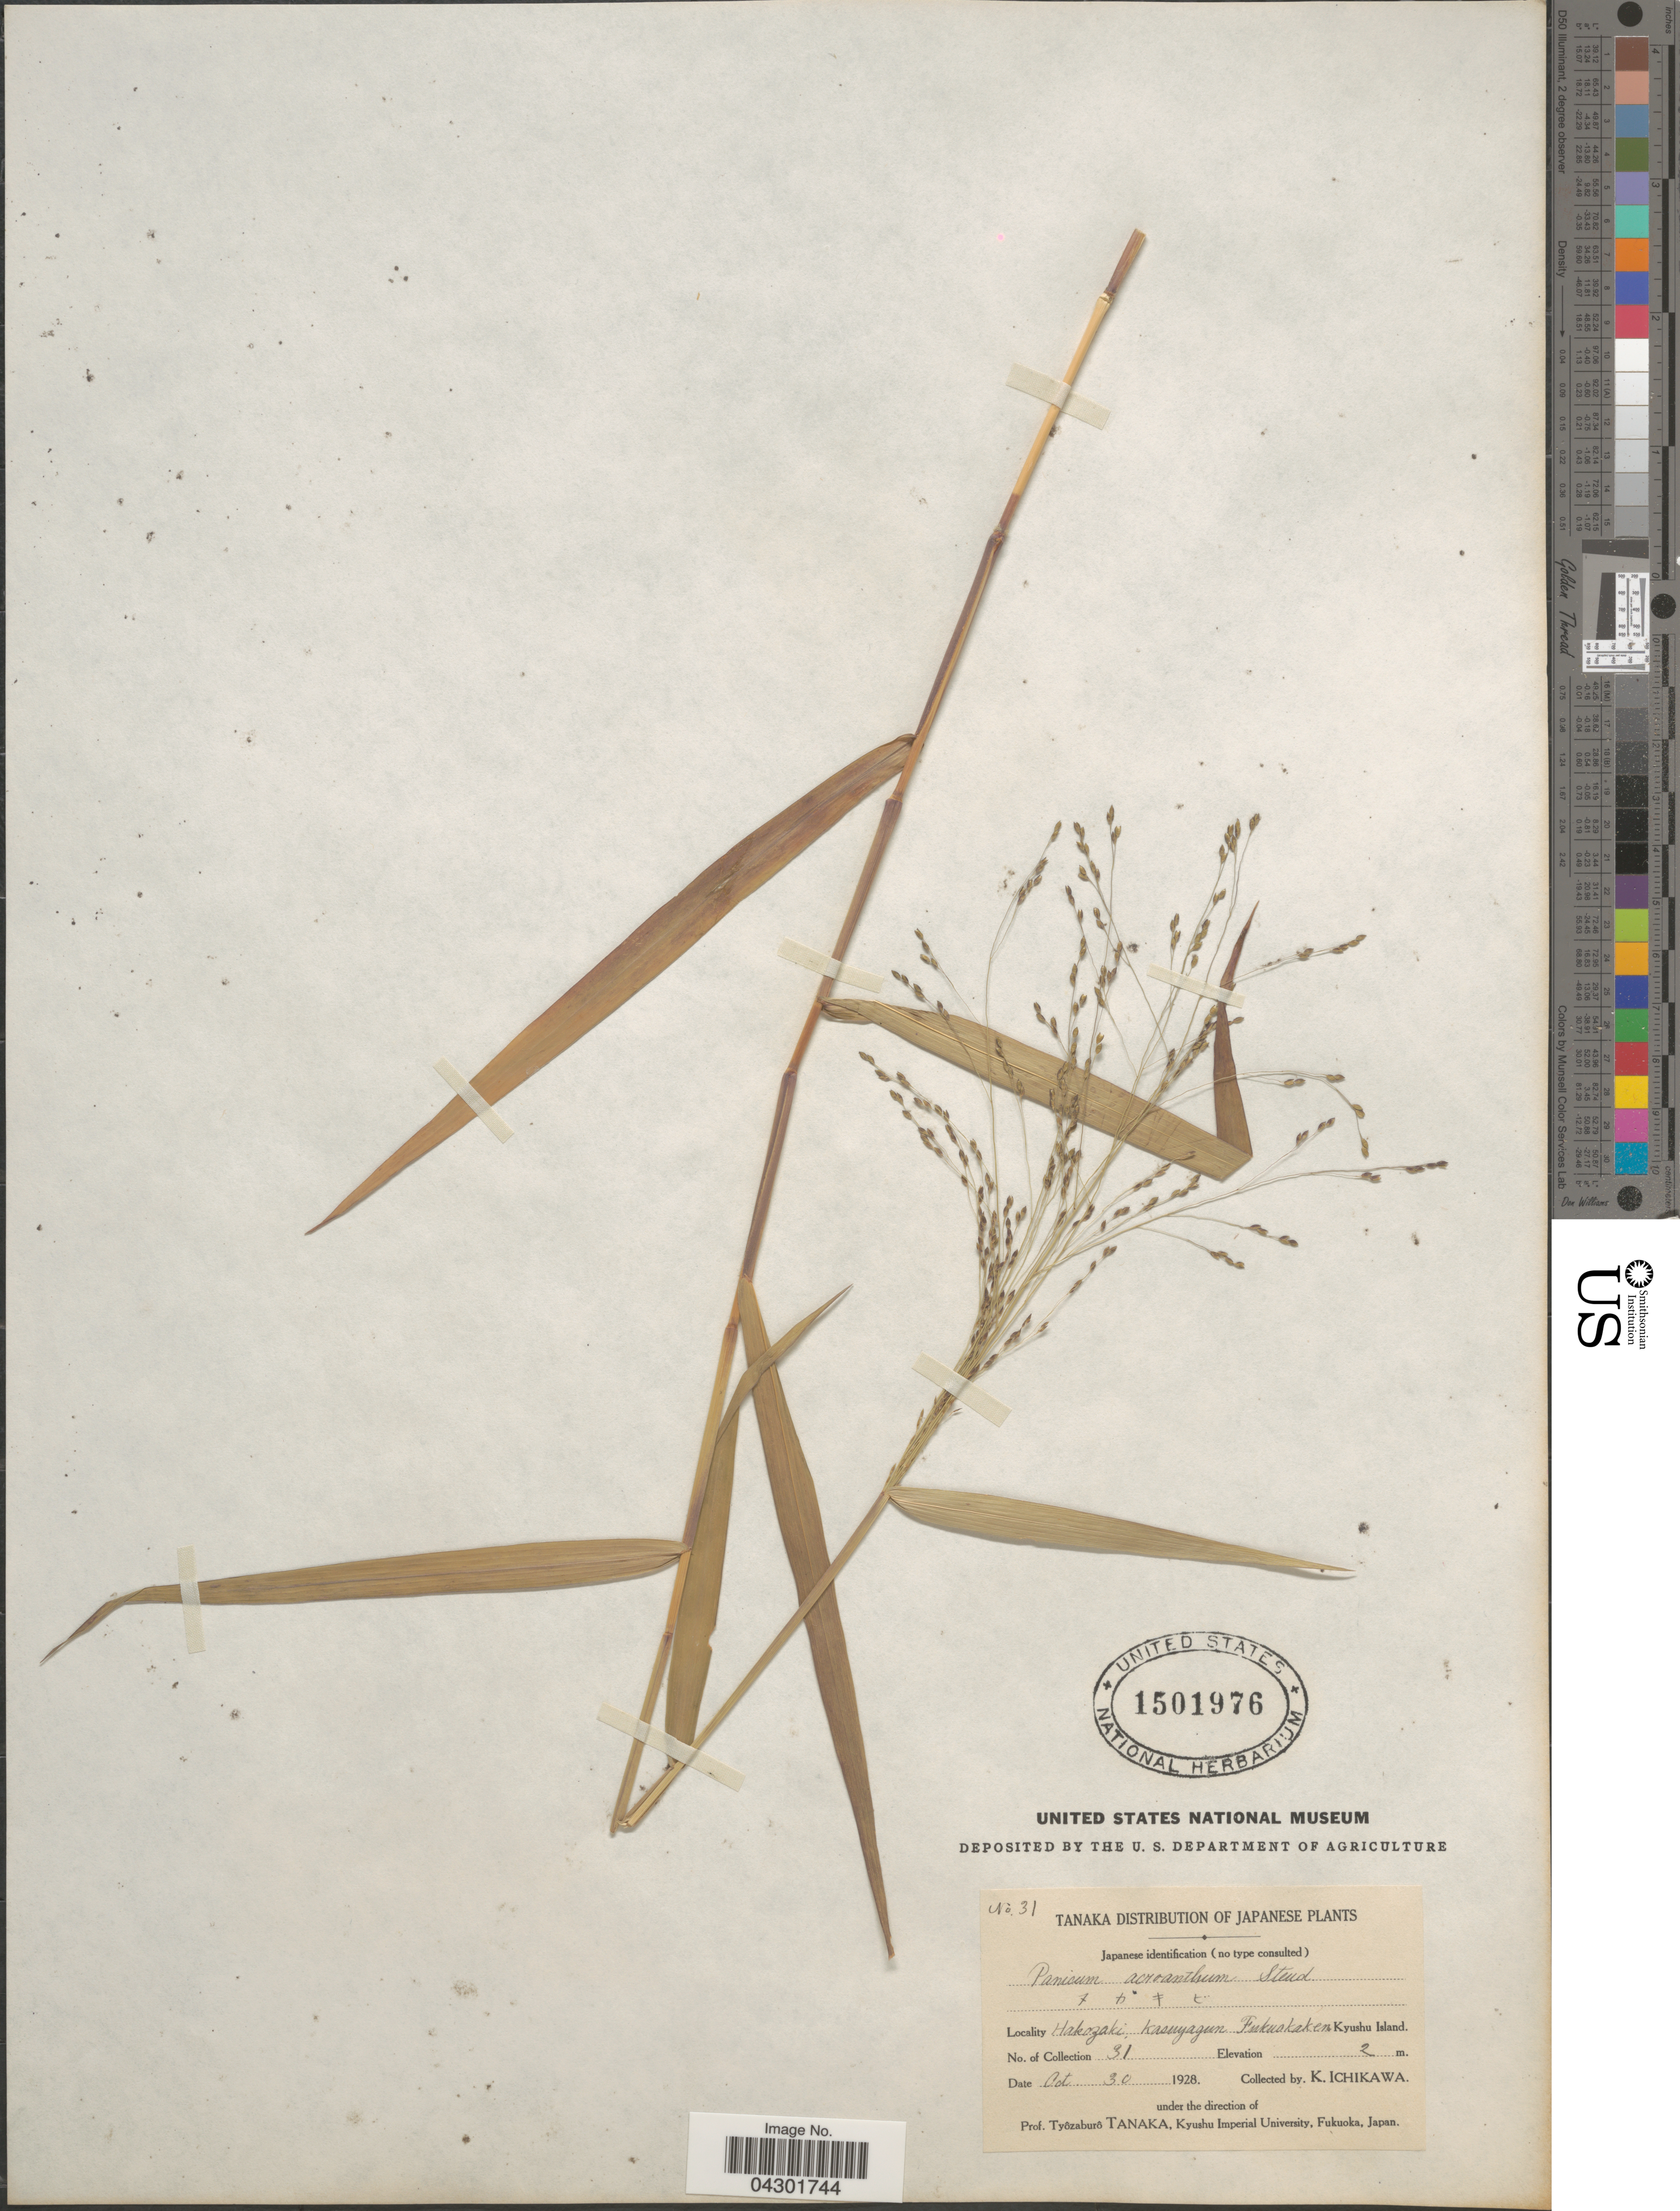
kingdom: Plantae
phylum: Tracheophyta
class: Liliopsida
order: Poales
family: Poaceae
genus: Panicum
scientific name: Panicum bisulcatum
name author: Thunb.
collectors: K. Ichikawa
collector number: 31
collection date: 1928-10-30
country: Japan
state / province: Hukuoka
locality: Hakozaki: Kasuyagun Fukuokaken Kyushu Island.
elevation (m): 2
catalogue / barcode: US 1501976